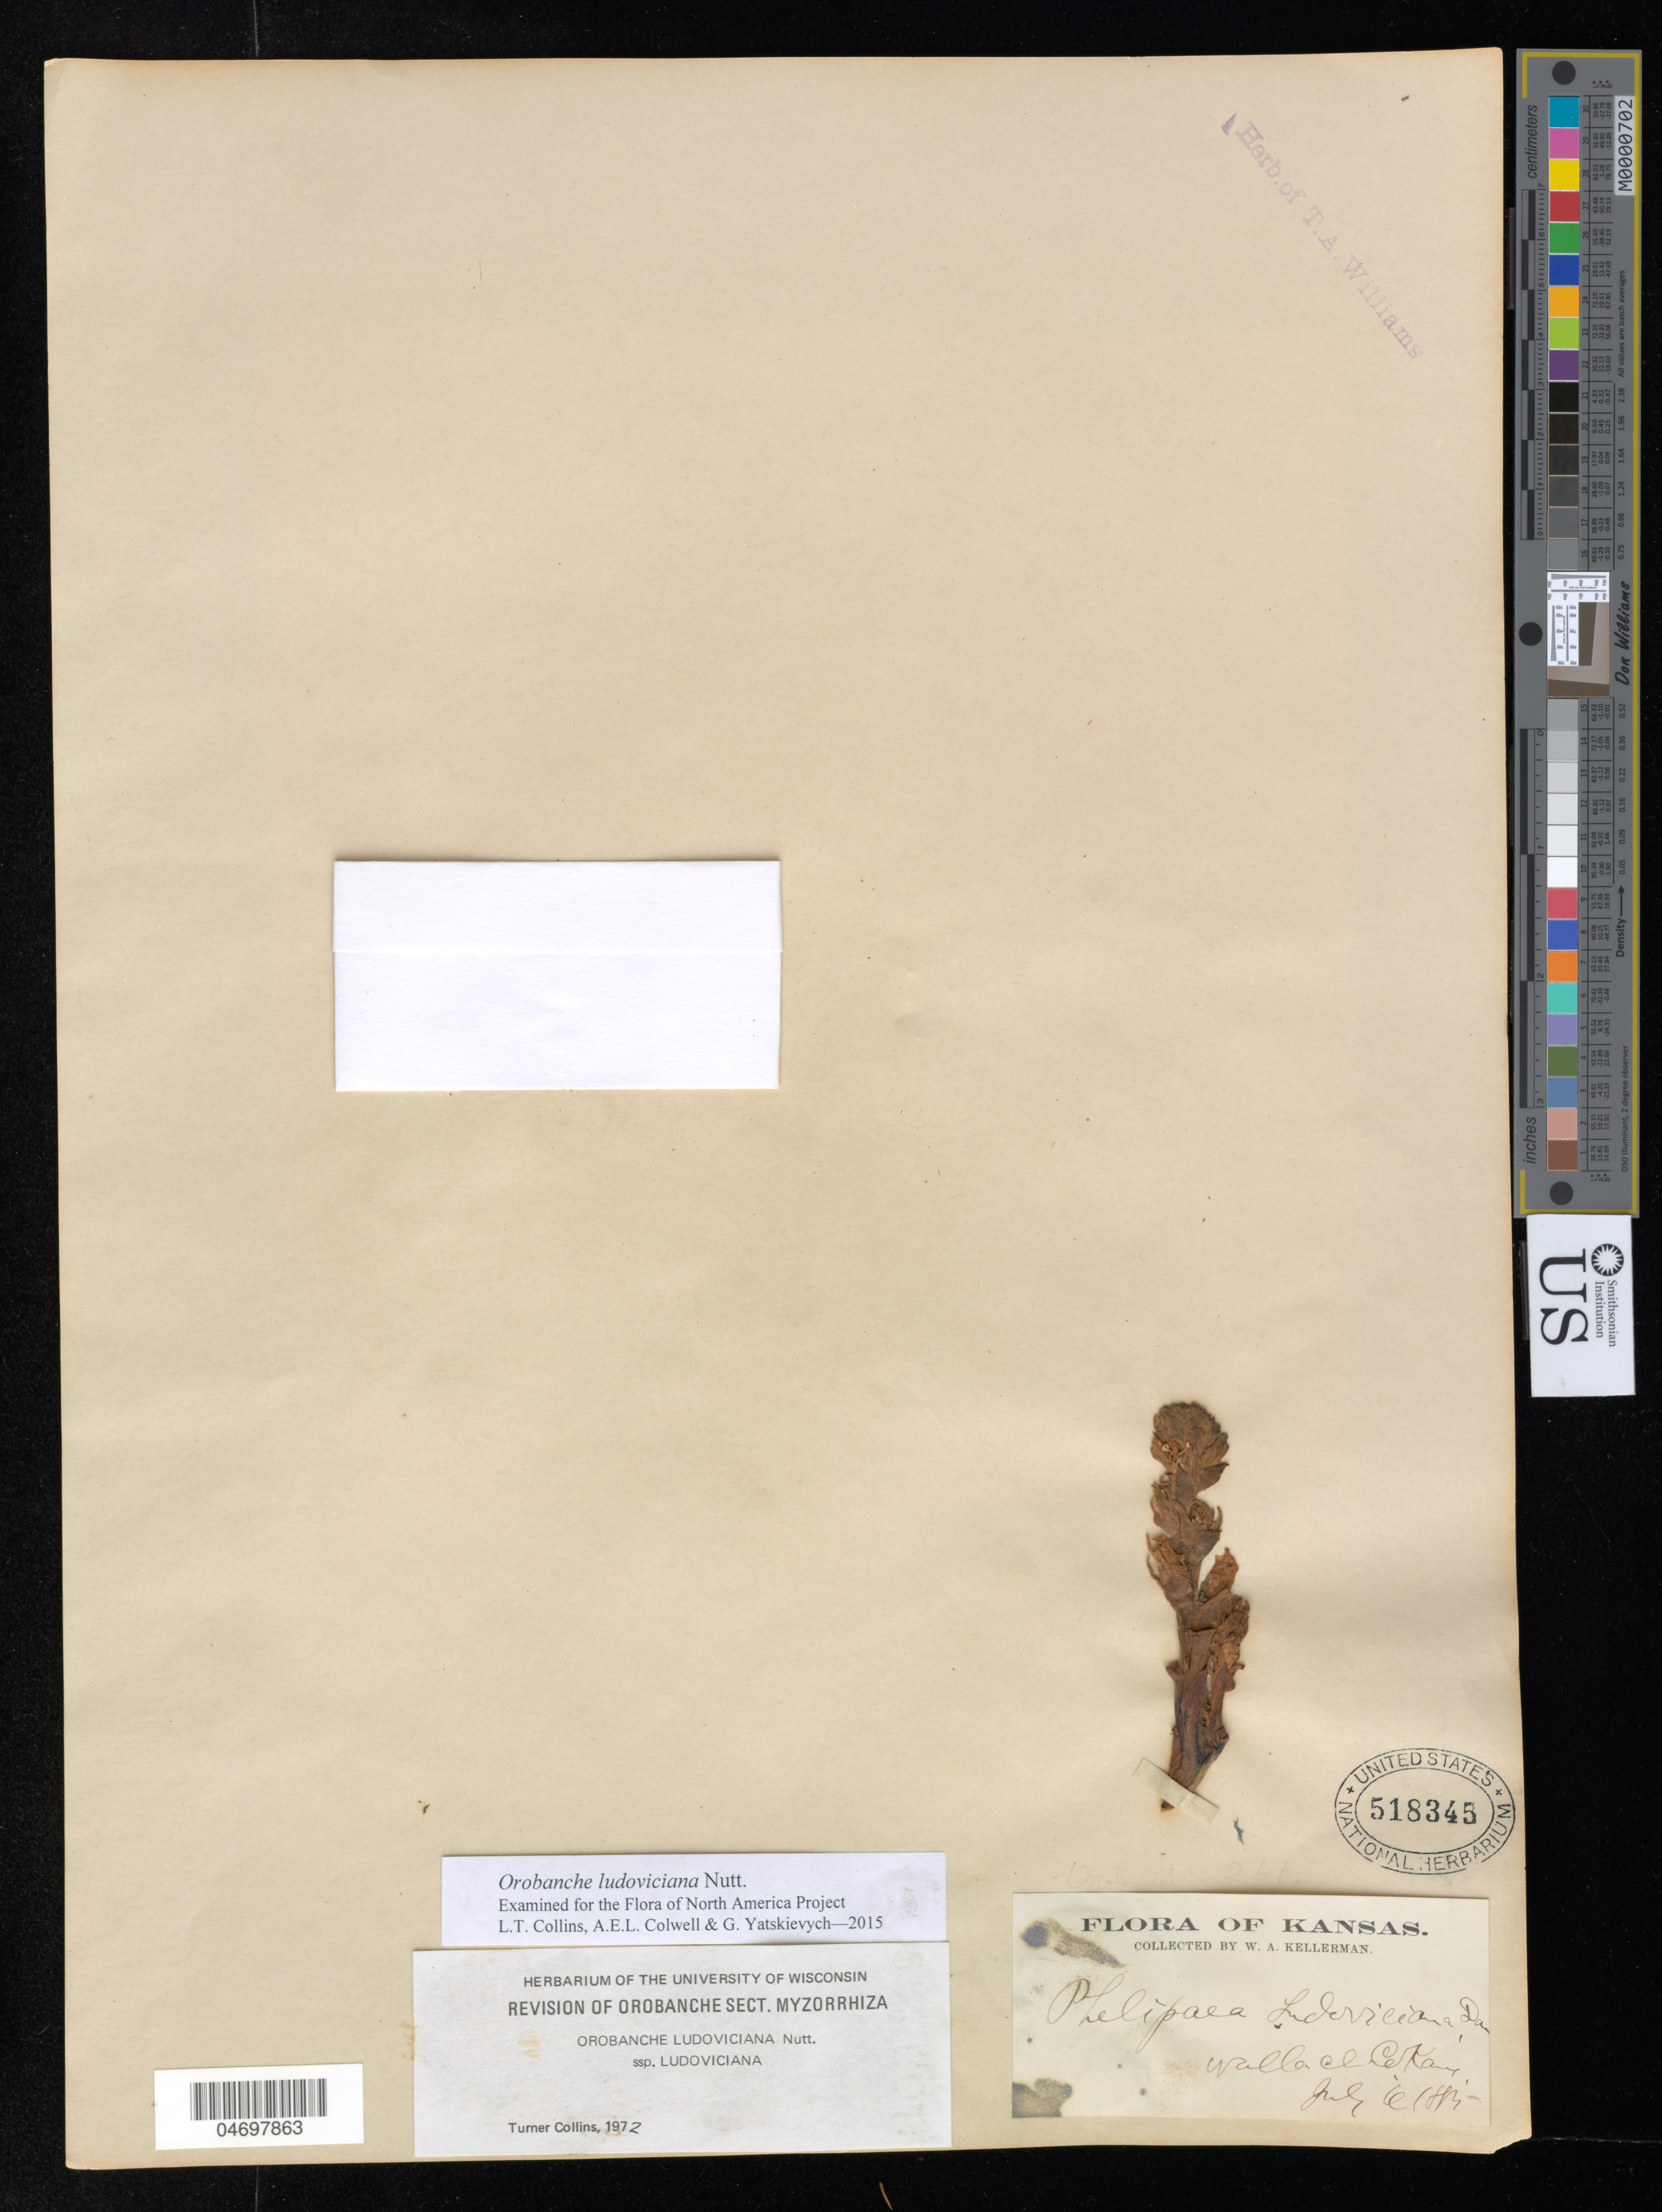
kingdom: Plantae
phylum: Tracheophyta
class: Magnoliopsida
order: Lamiales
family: Orobanchaceae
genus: Orobanche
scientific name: Orobanche ludoviciana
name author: Nutt.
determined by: Collins, L. T.; Colwell, A. E.; Yatskievych, G. A.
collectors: W. A. Kellerman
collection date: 1885-07-06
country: United States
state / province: Kansas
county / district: Wallace Co.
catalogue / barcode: US 518345